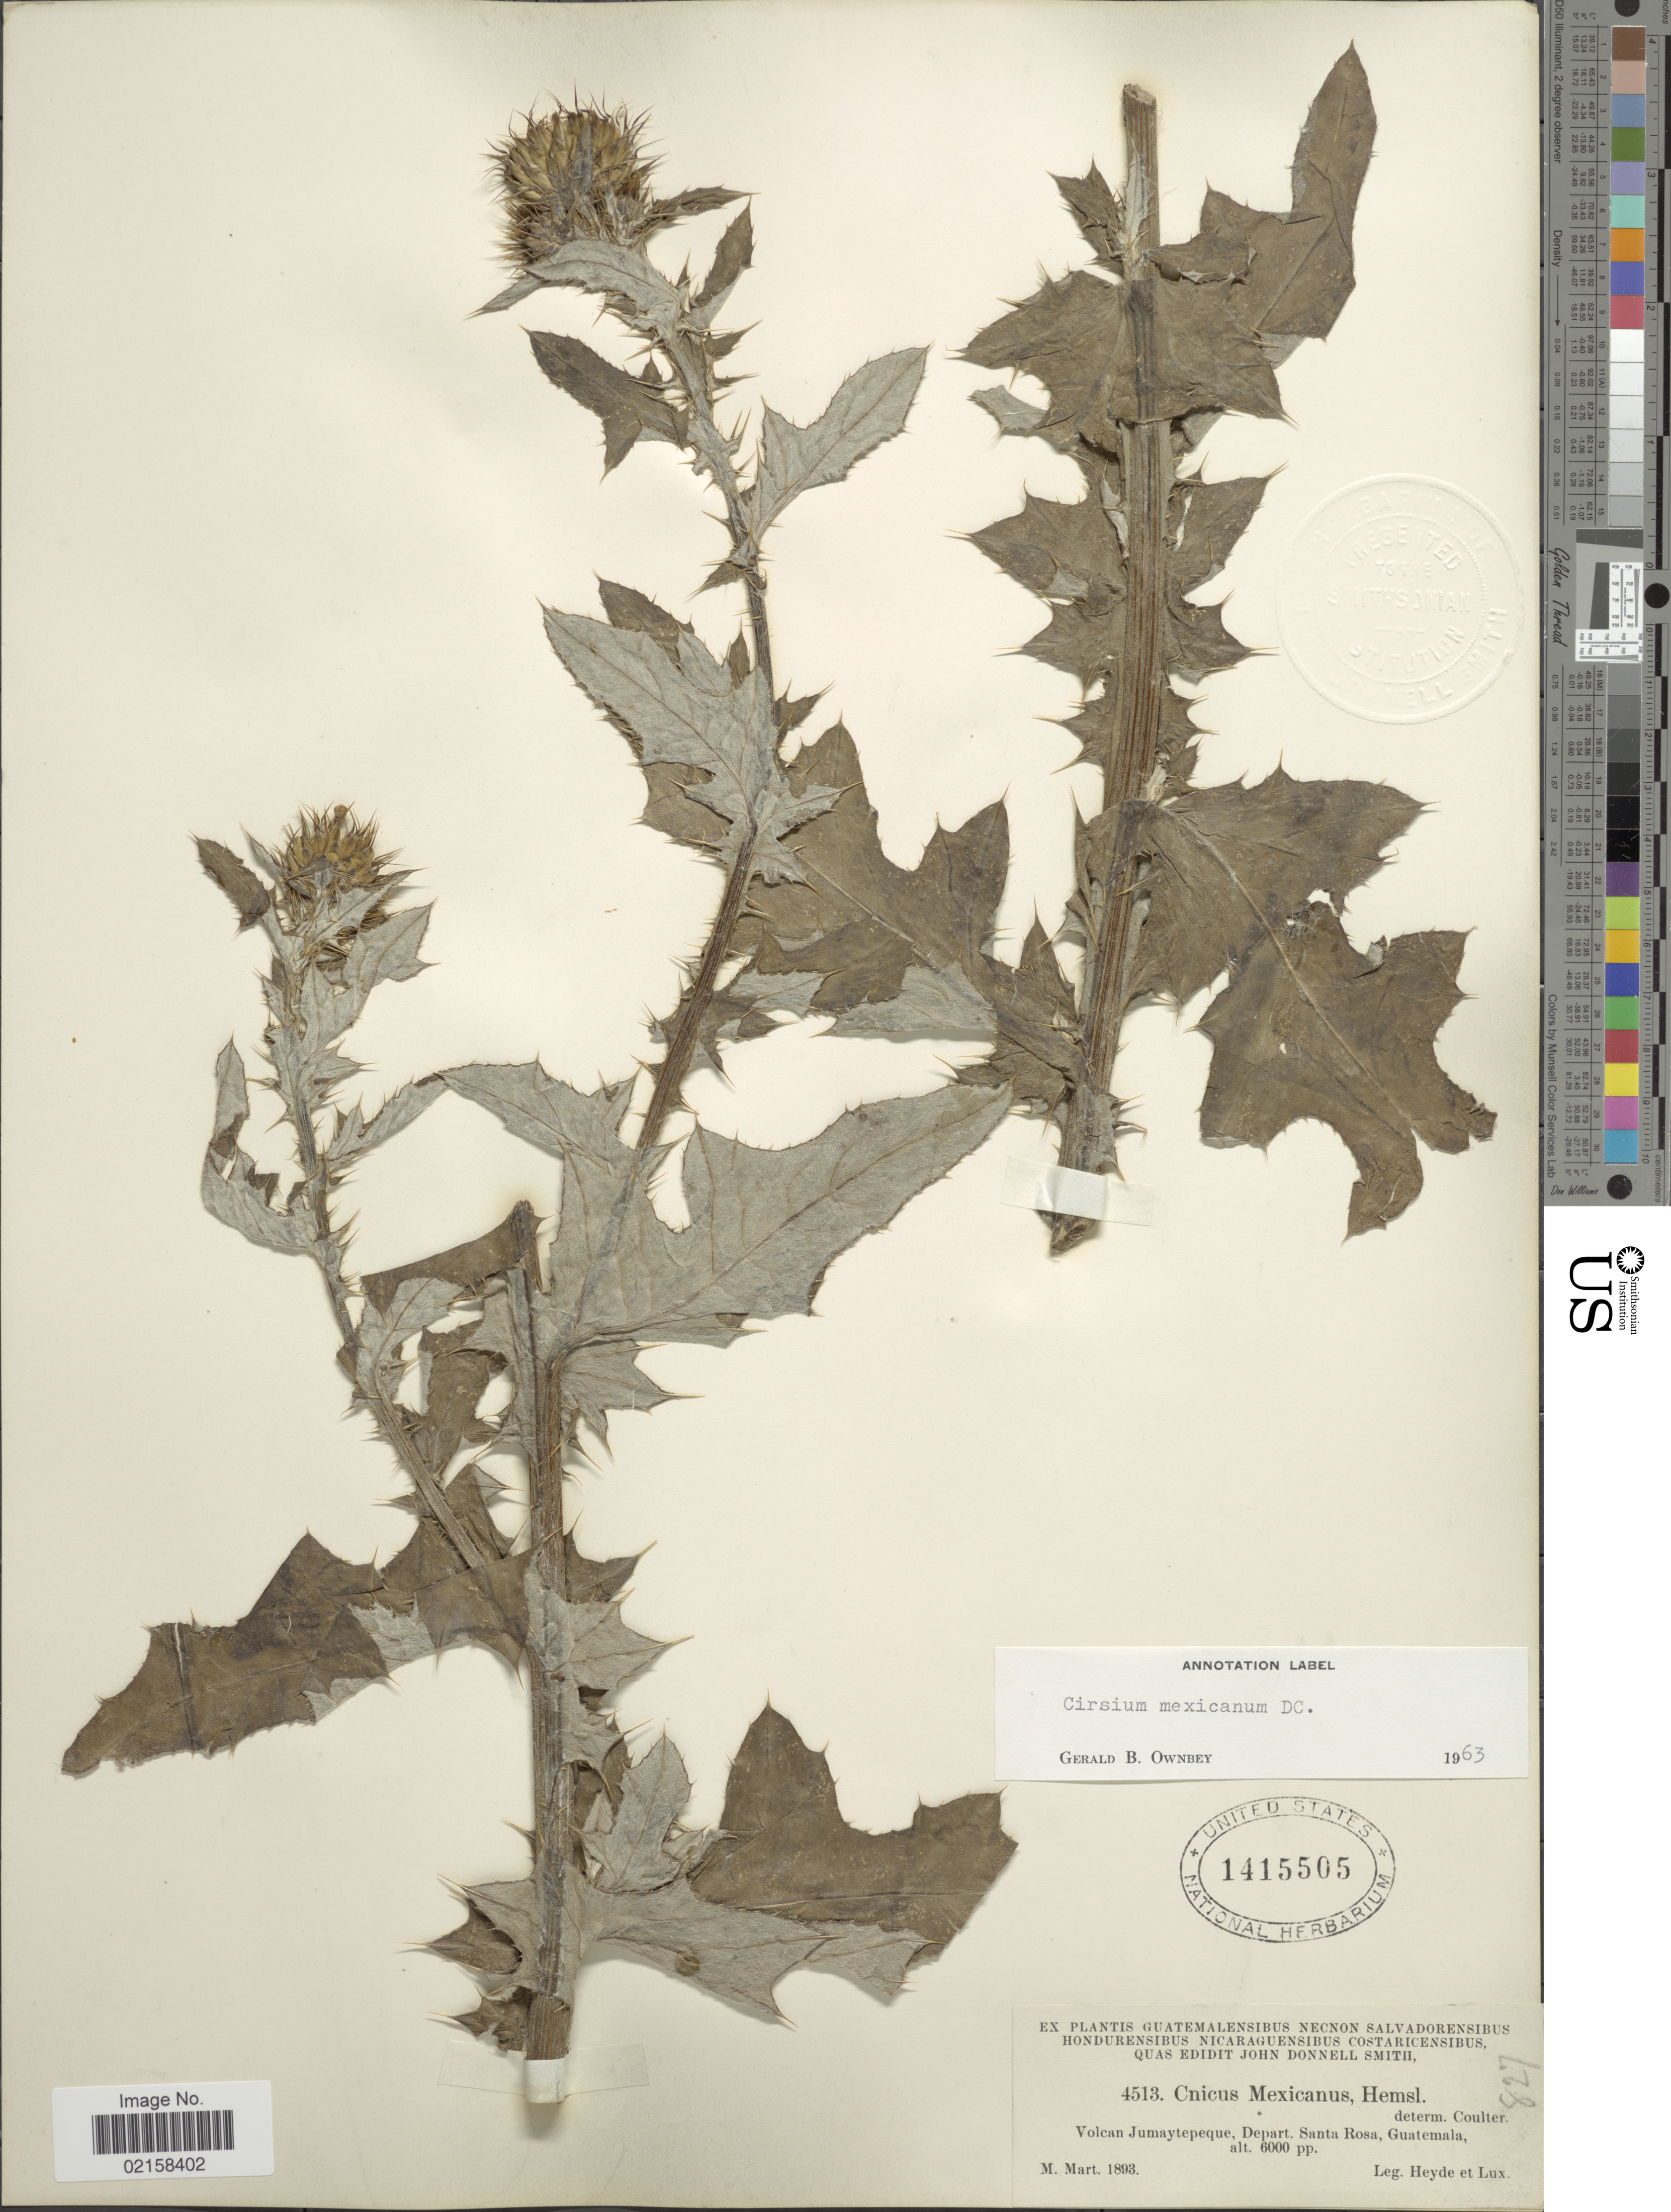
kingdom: Plantae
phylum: Tracheophyta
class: Magnoliopsida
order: Asterales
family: Asteraceae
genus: Cirsium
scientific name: Cirsium mexicanum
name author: DC.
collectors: Heyde & Lux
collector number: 4513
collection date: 1893-03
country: Guatemala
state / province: Santa Rosa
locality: Volcan Jumaytepeque.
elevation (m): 1829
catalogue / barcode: US 1415505